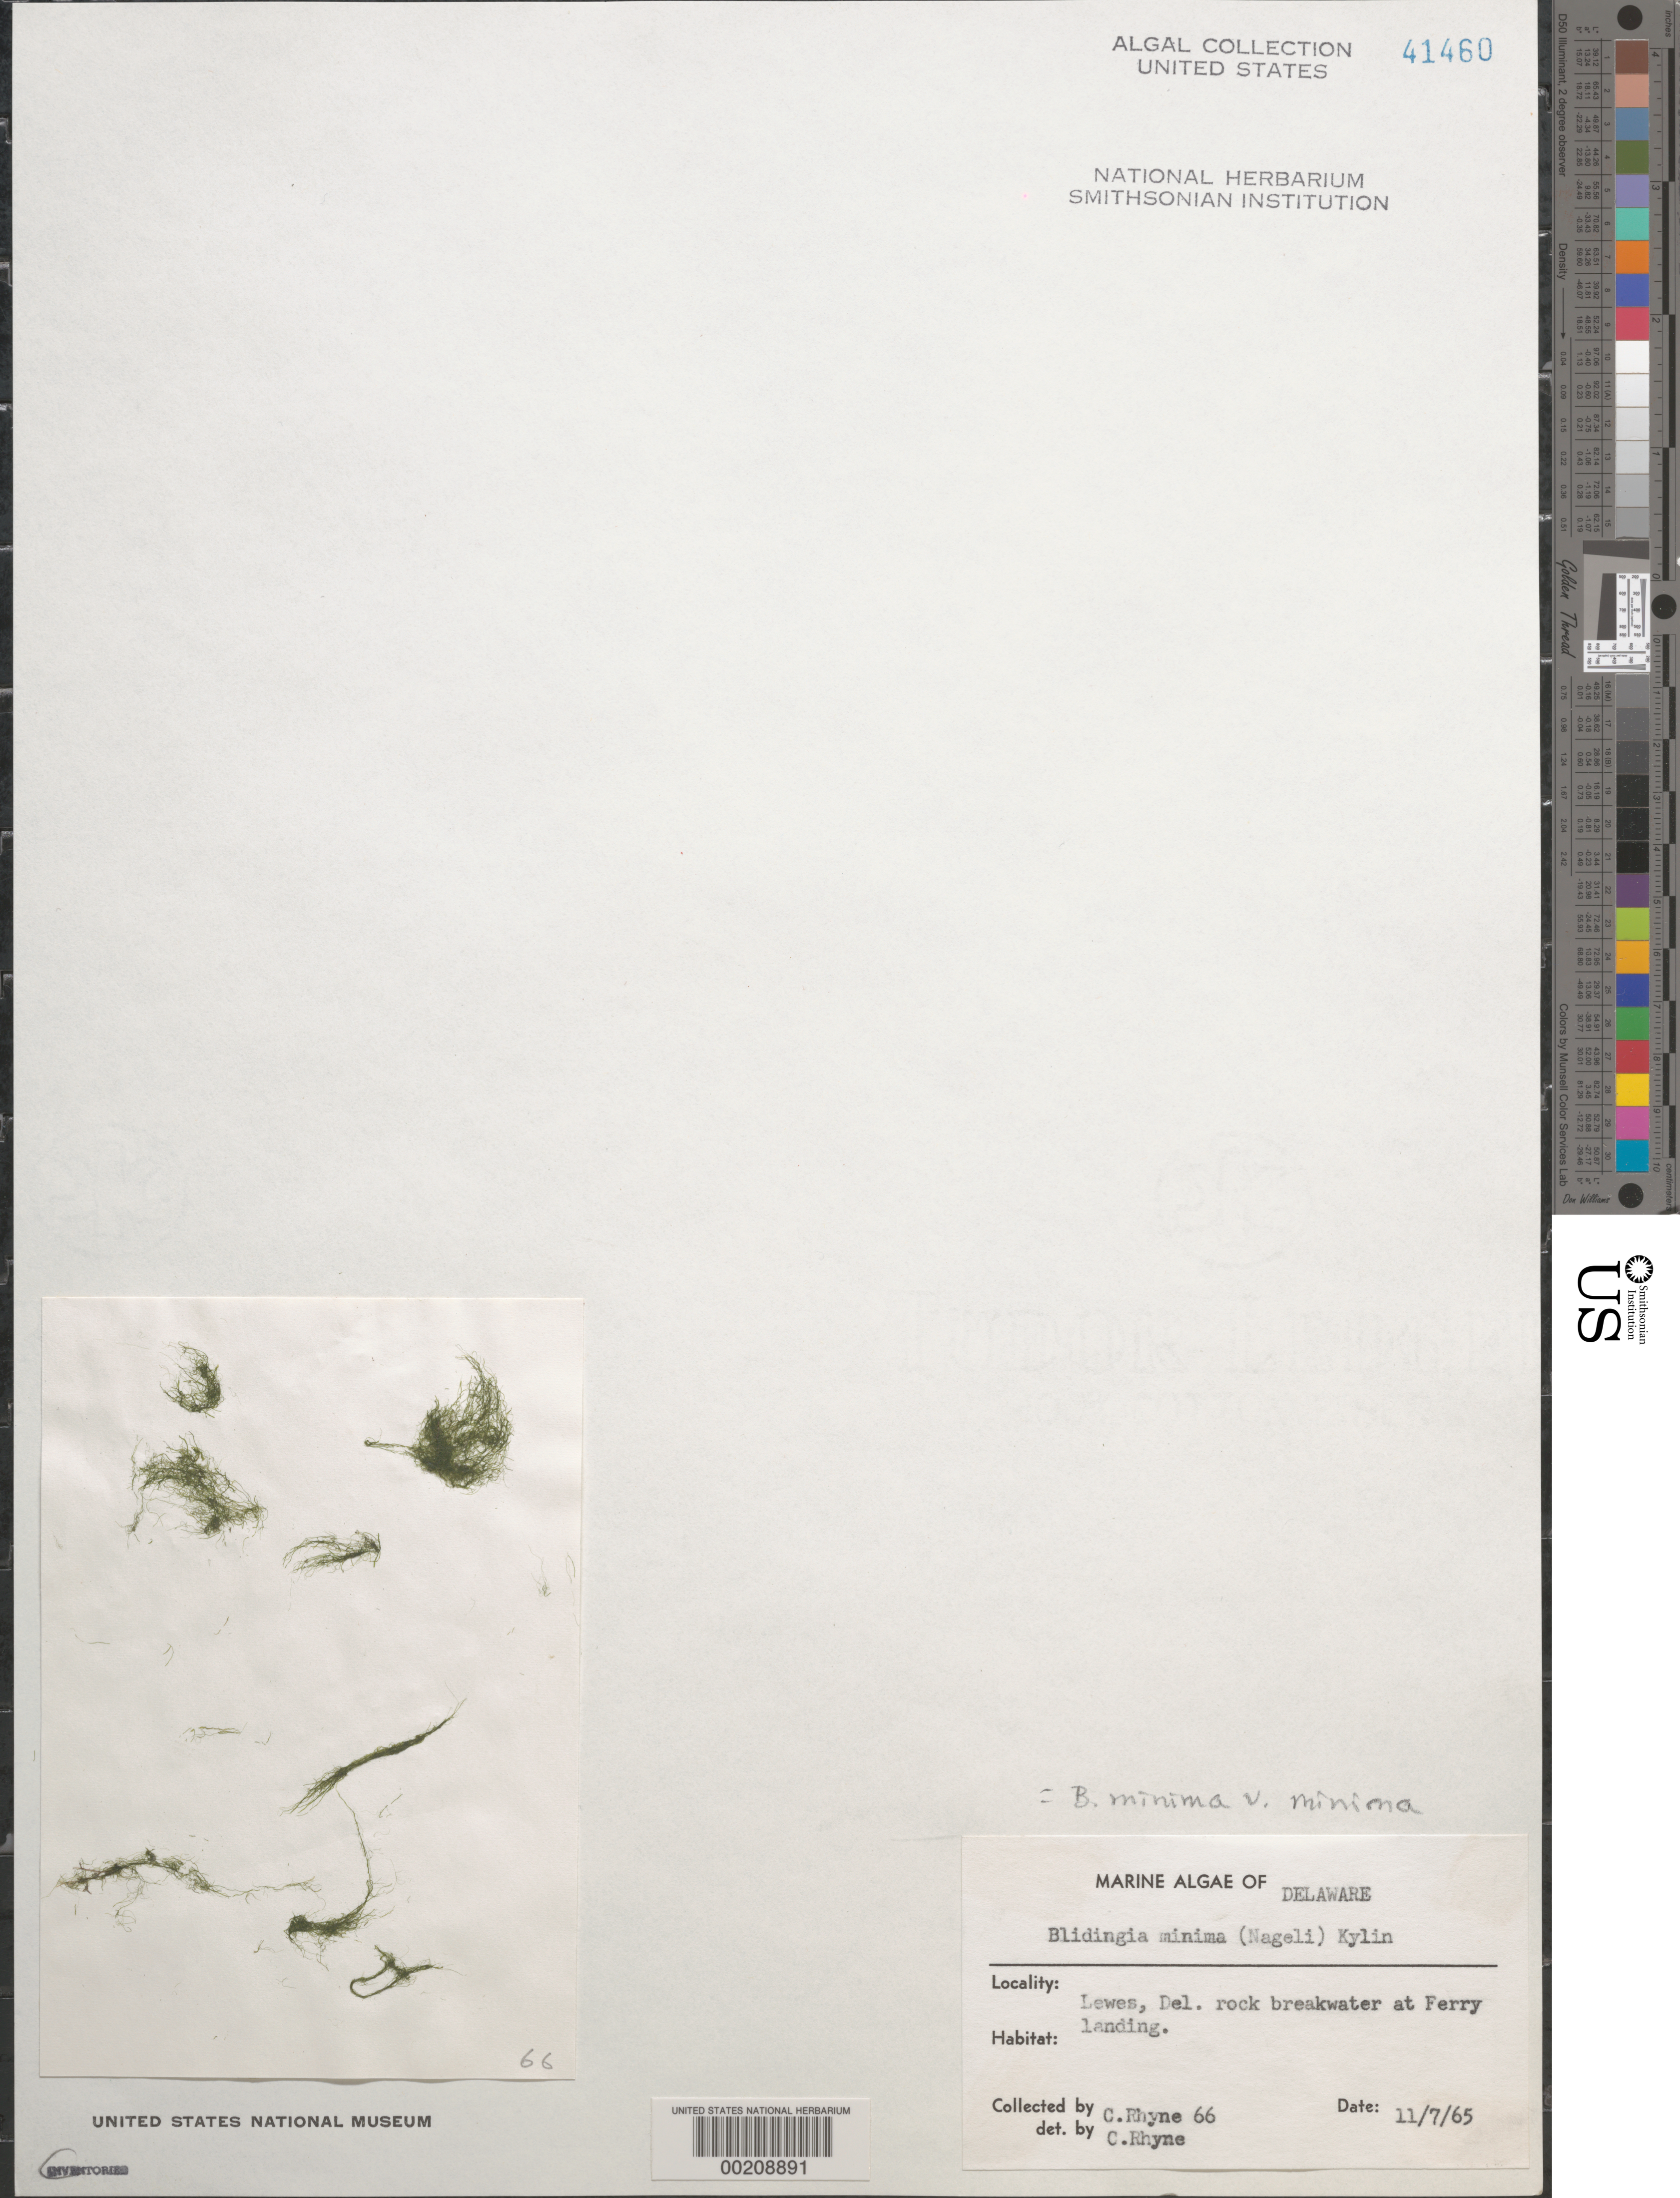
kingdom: Plantae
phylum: Chlorophyta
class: Ulvophyceae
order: Ulvales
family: Kornmanniaceae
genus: Blidingia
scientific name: Blidingia minima var. minima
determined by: Rhyne, C. F.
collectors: C. Rhyne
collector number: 66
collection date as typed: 07 Nov 1965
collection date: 1965-11-07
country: United States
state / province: Delaware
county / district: Sussex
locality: Lewes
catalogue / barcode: US 41460